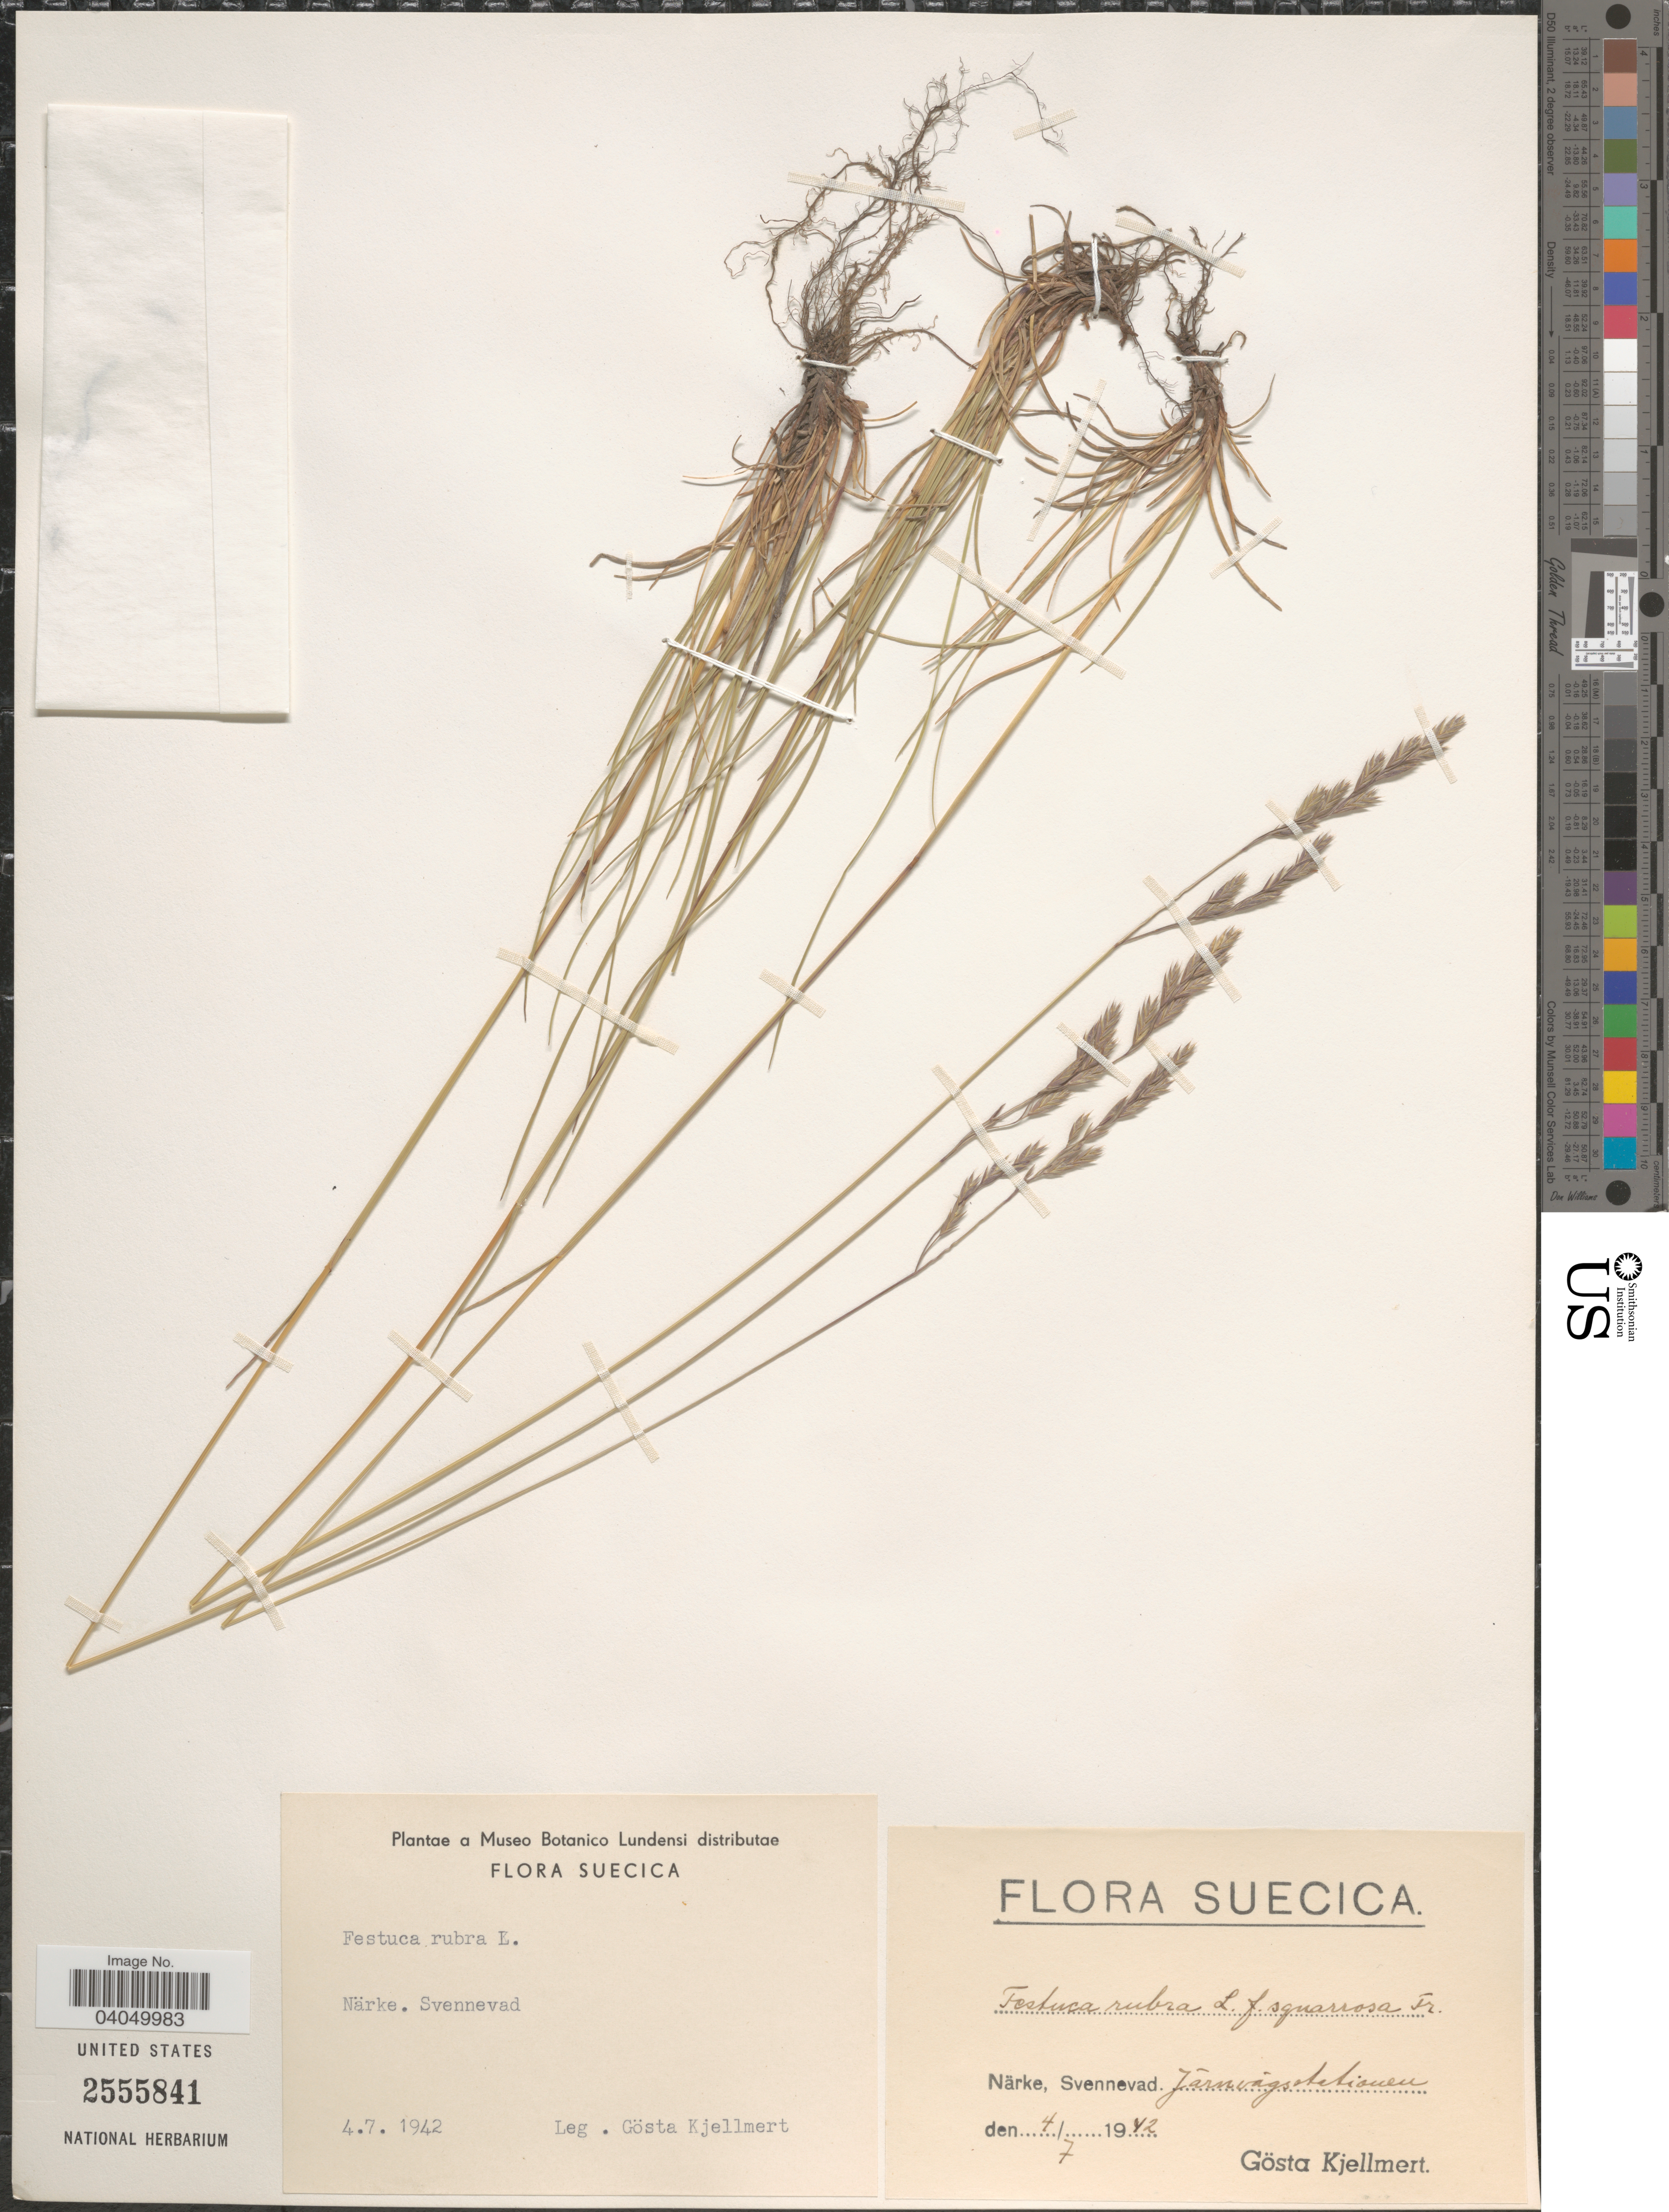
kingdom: Plantae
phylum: Tracheophyta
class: Liliopsida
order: Poales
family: Poaceae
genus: Festuca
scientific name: Festuca rubra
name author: L.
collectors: G. Kjellmert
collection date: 1942-07-04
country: Sweden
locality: Suecica. Närke. Svennevad. Jarnvags stationen.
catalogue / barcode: US 2555841